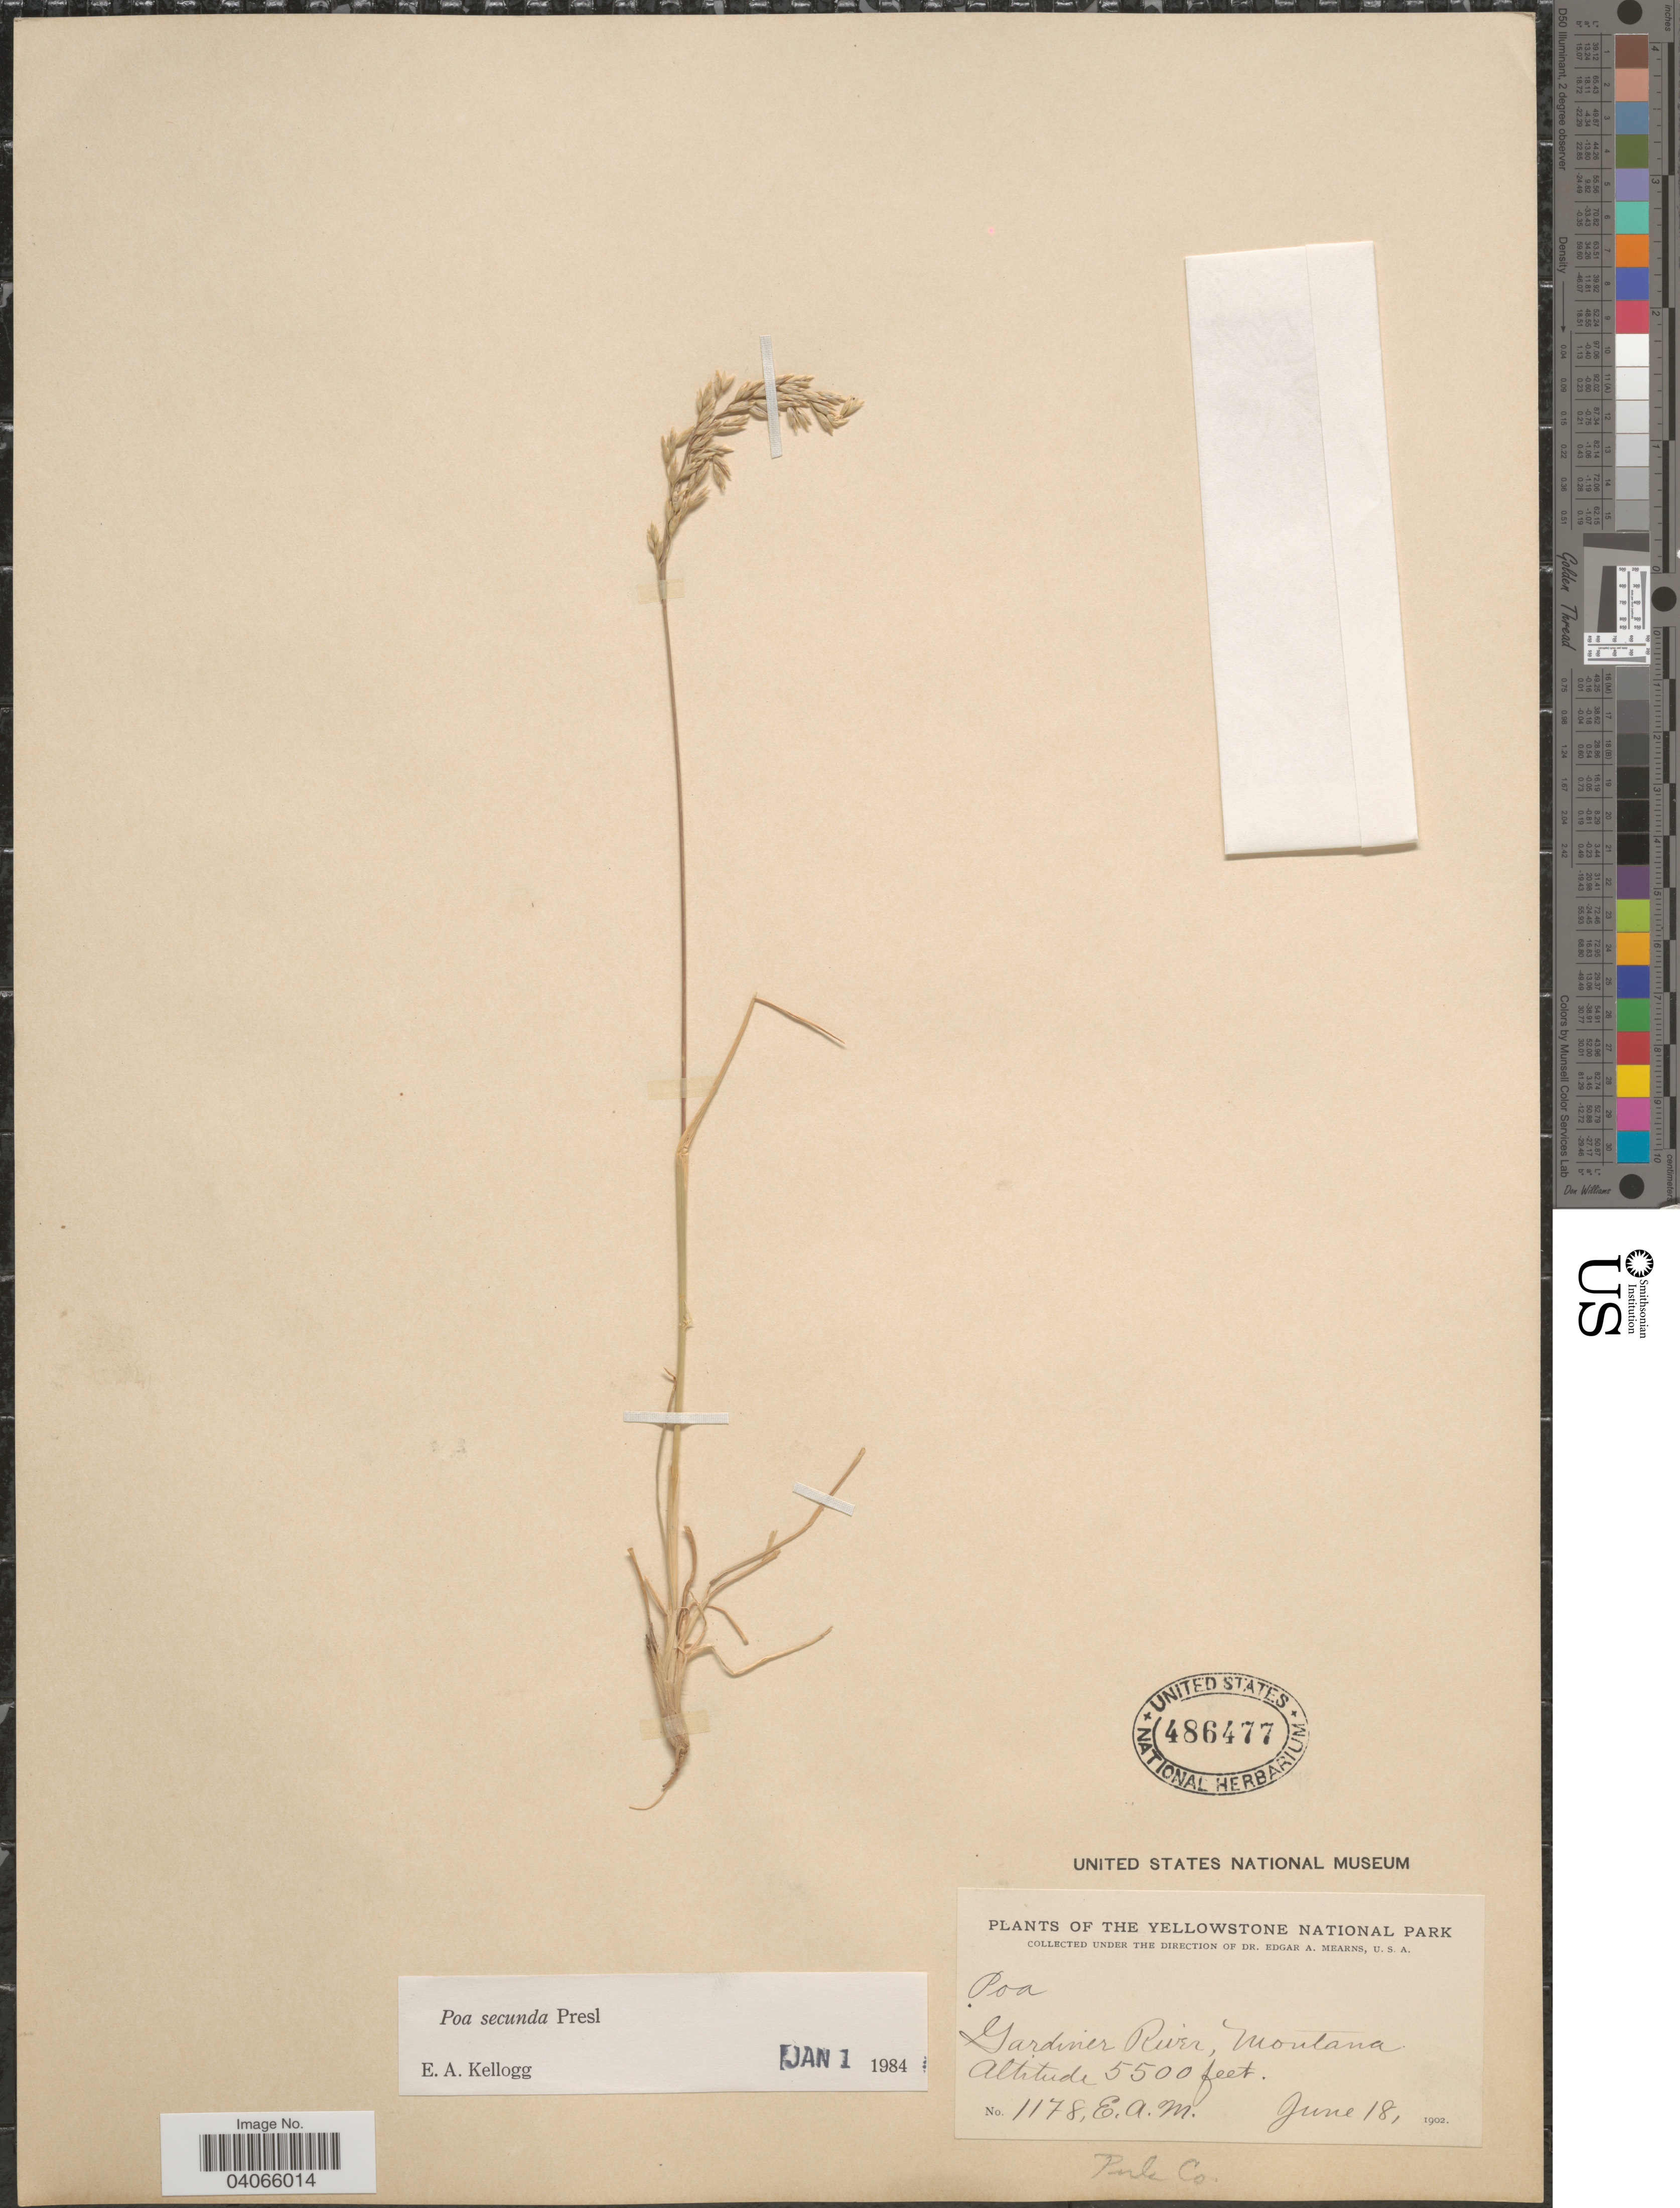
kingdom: Plantae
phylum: Tracheophyta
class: Liliopsida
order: Poales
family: Poaceae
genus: Poa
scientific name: Poa secunda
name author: J. Presl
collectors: E. A. Mearns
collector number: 1178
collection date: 1902-06-18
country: United States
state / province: Montana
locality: The Yellowstone National Park. Gardiner River. Park Co.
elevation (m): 1676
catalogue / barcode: US 486477